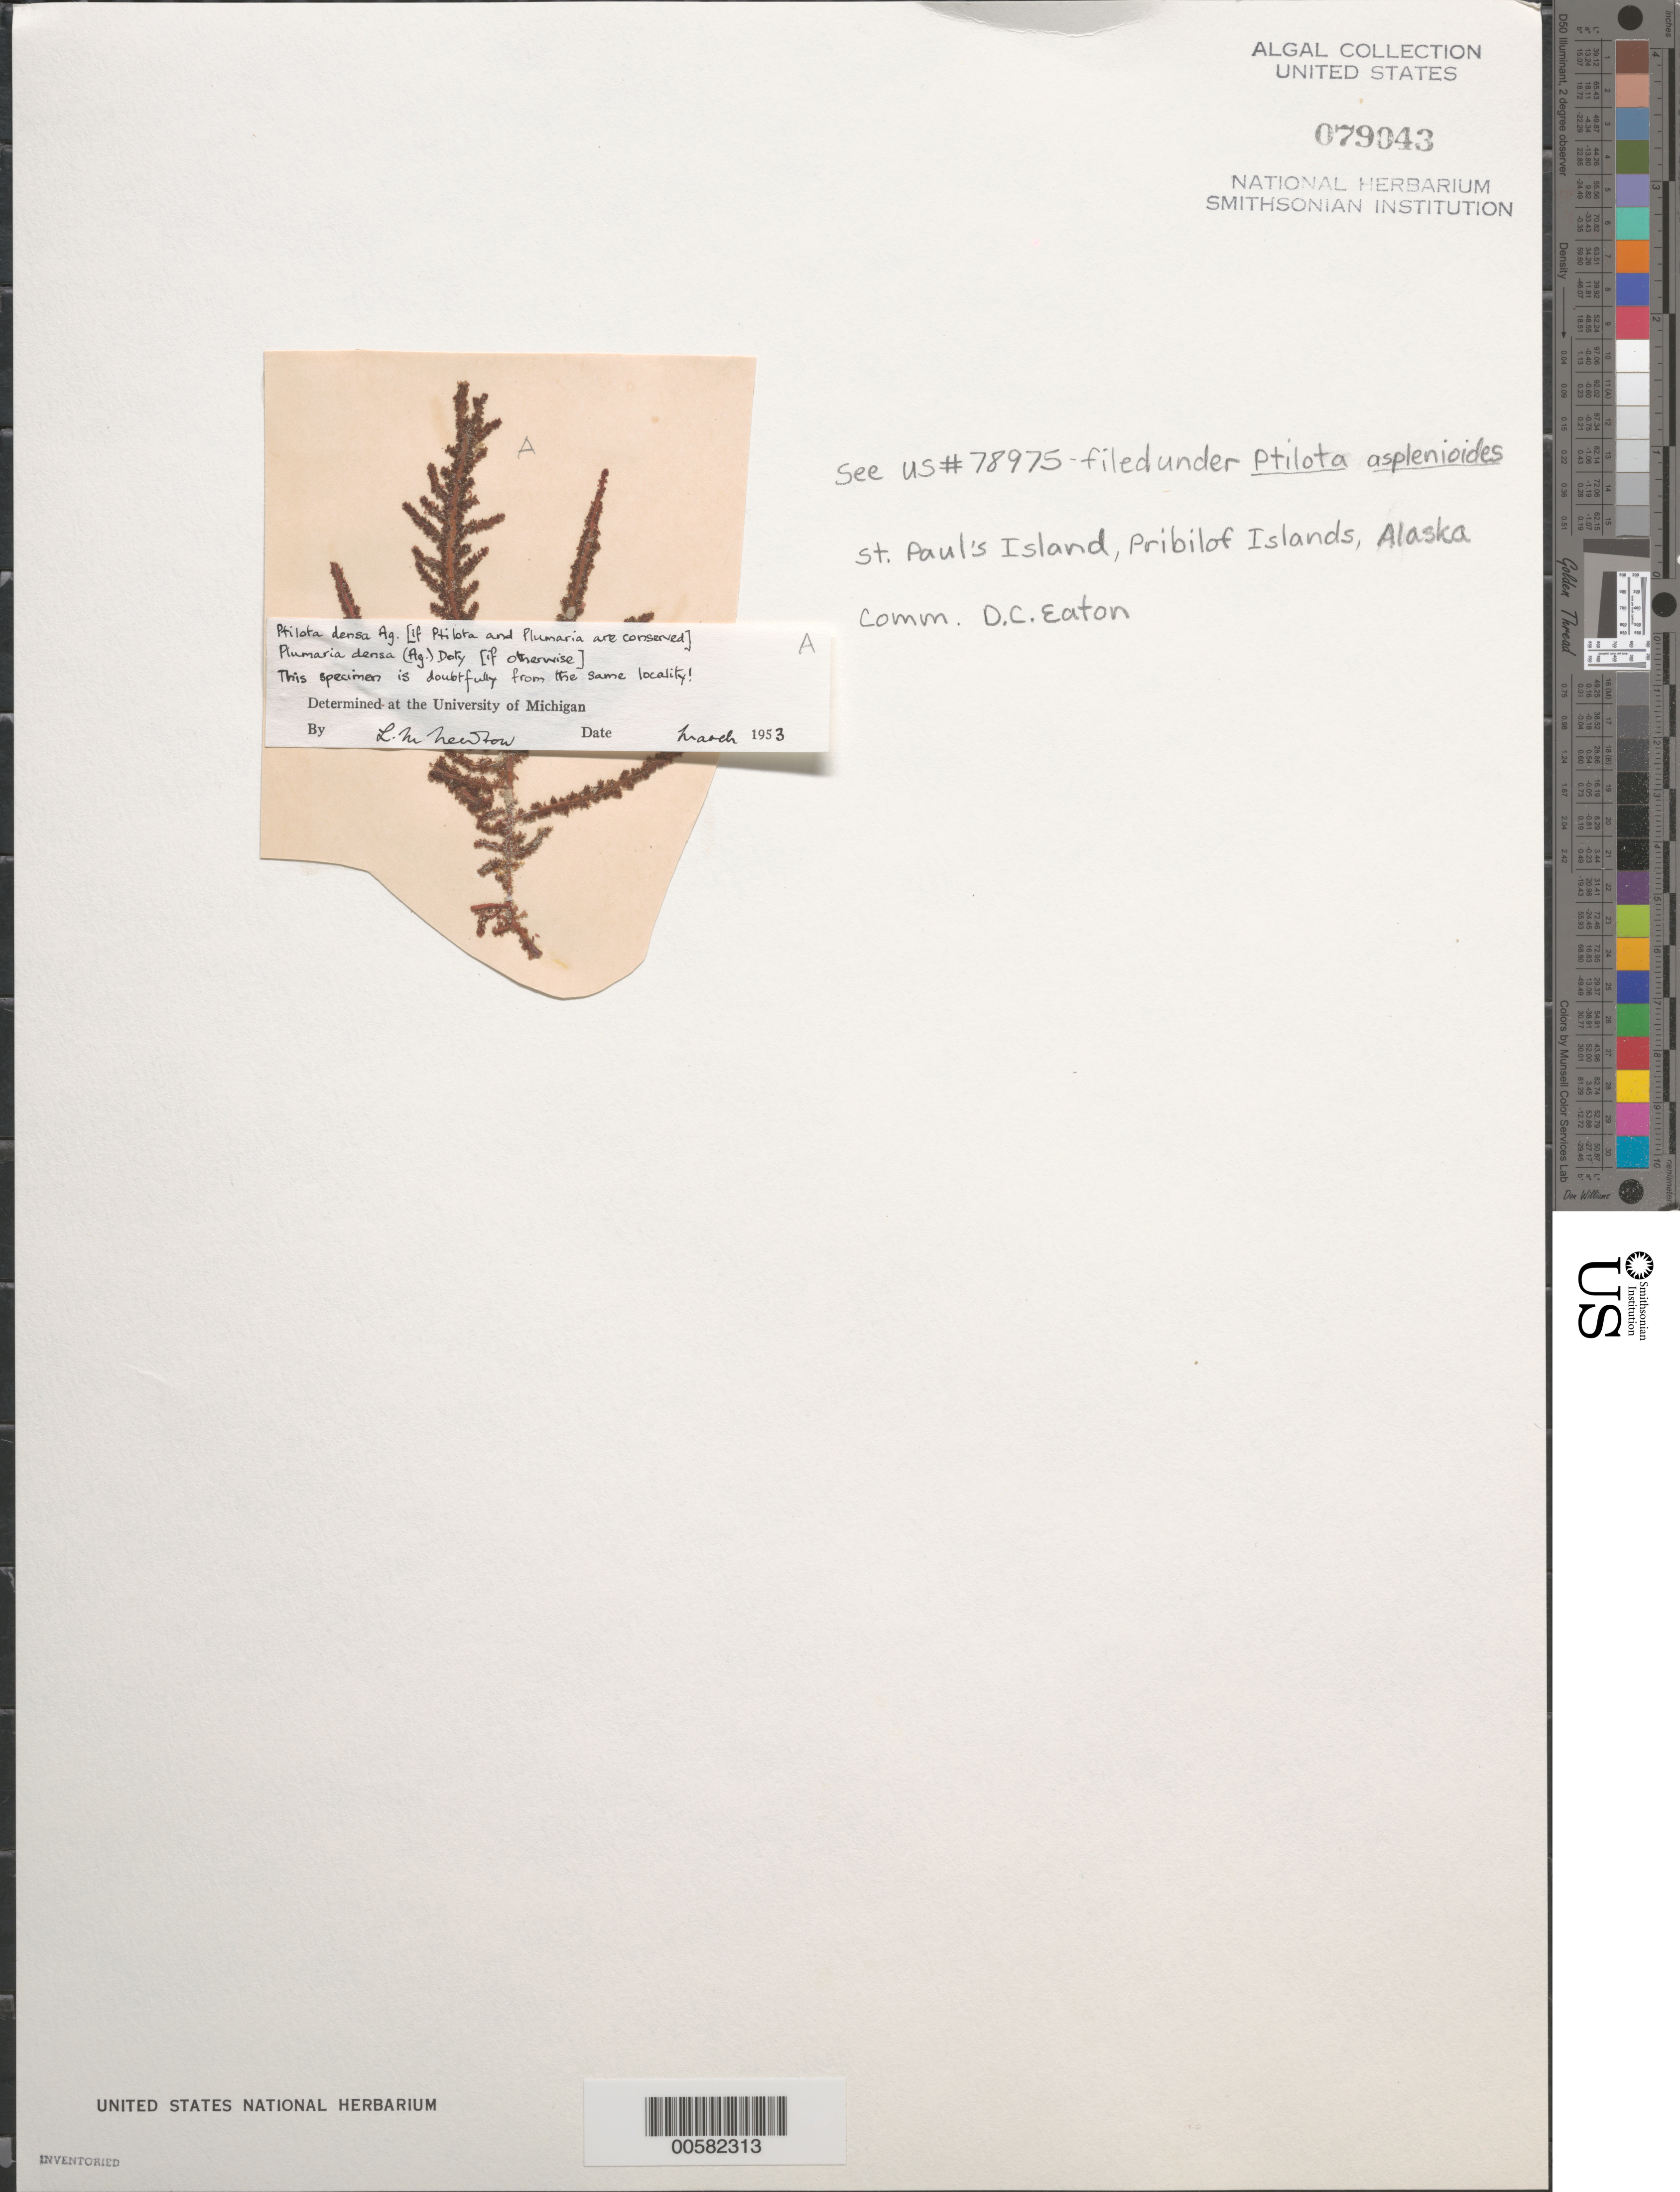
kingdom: Plantae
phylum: Rhodophyta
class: Florideophyceae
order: Ceramiales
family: Wrangeliaceae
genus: Ptilota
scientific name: Ptilota asplenioides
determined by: Newton, Linda M.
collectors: D. C. Eaton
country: United States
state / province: Alaska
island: St. Paul Island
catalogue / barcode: US 79043